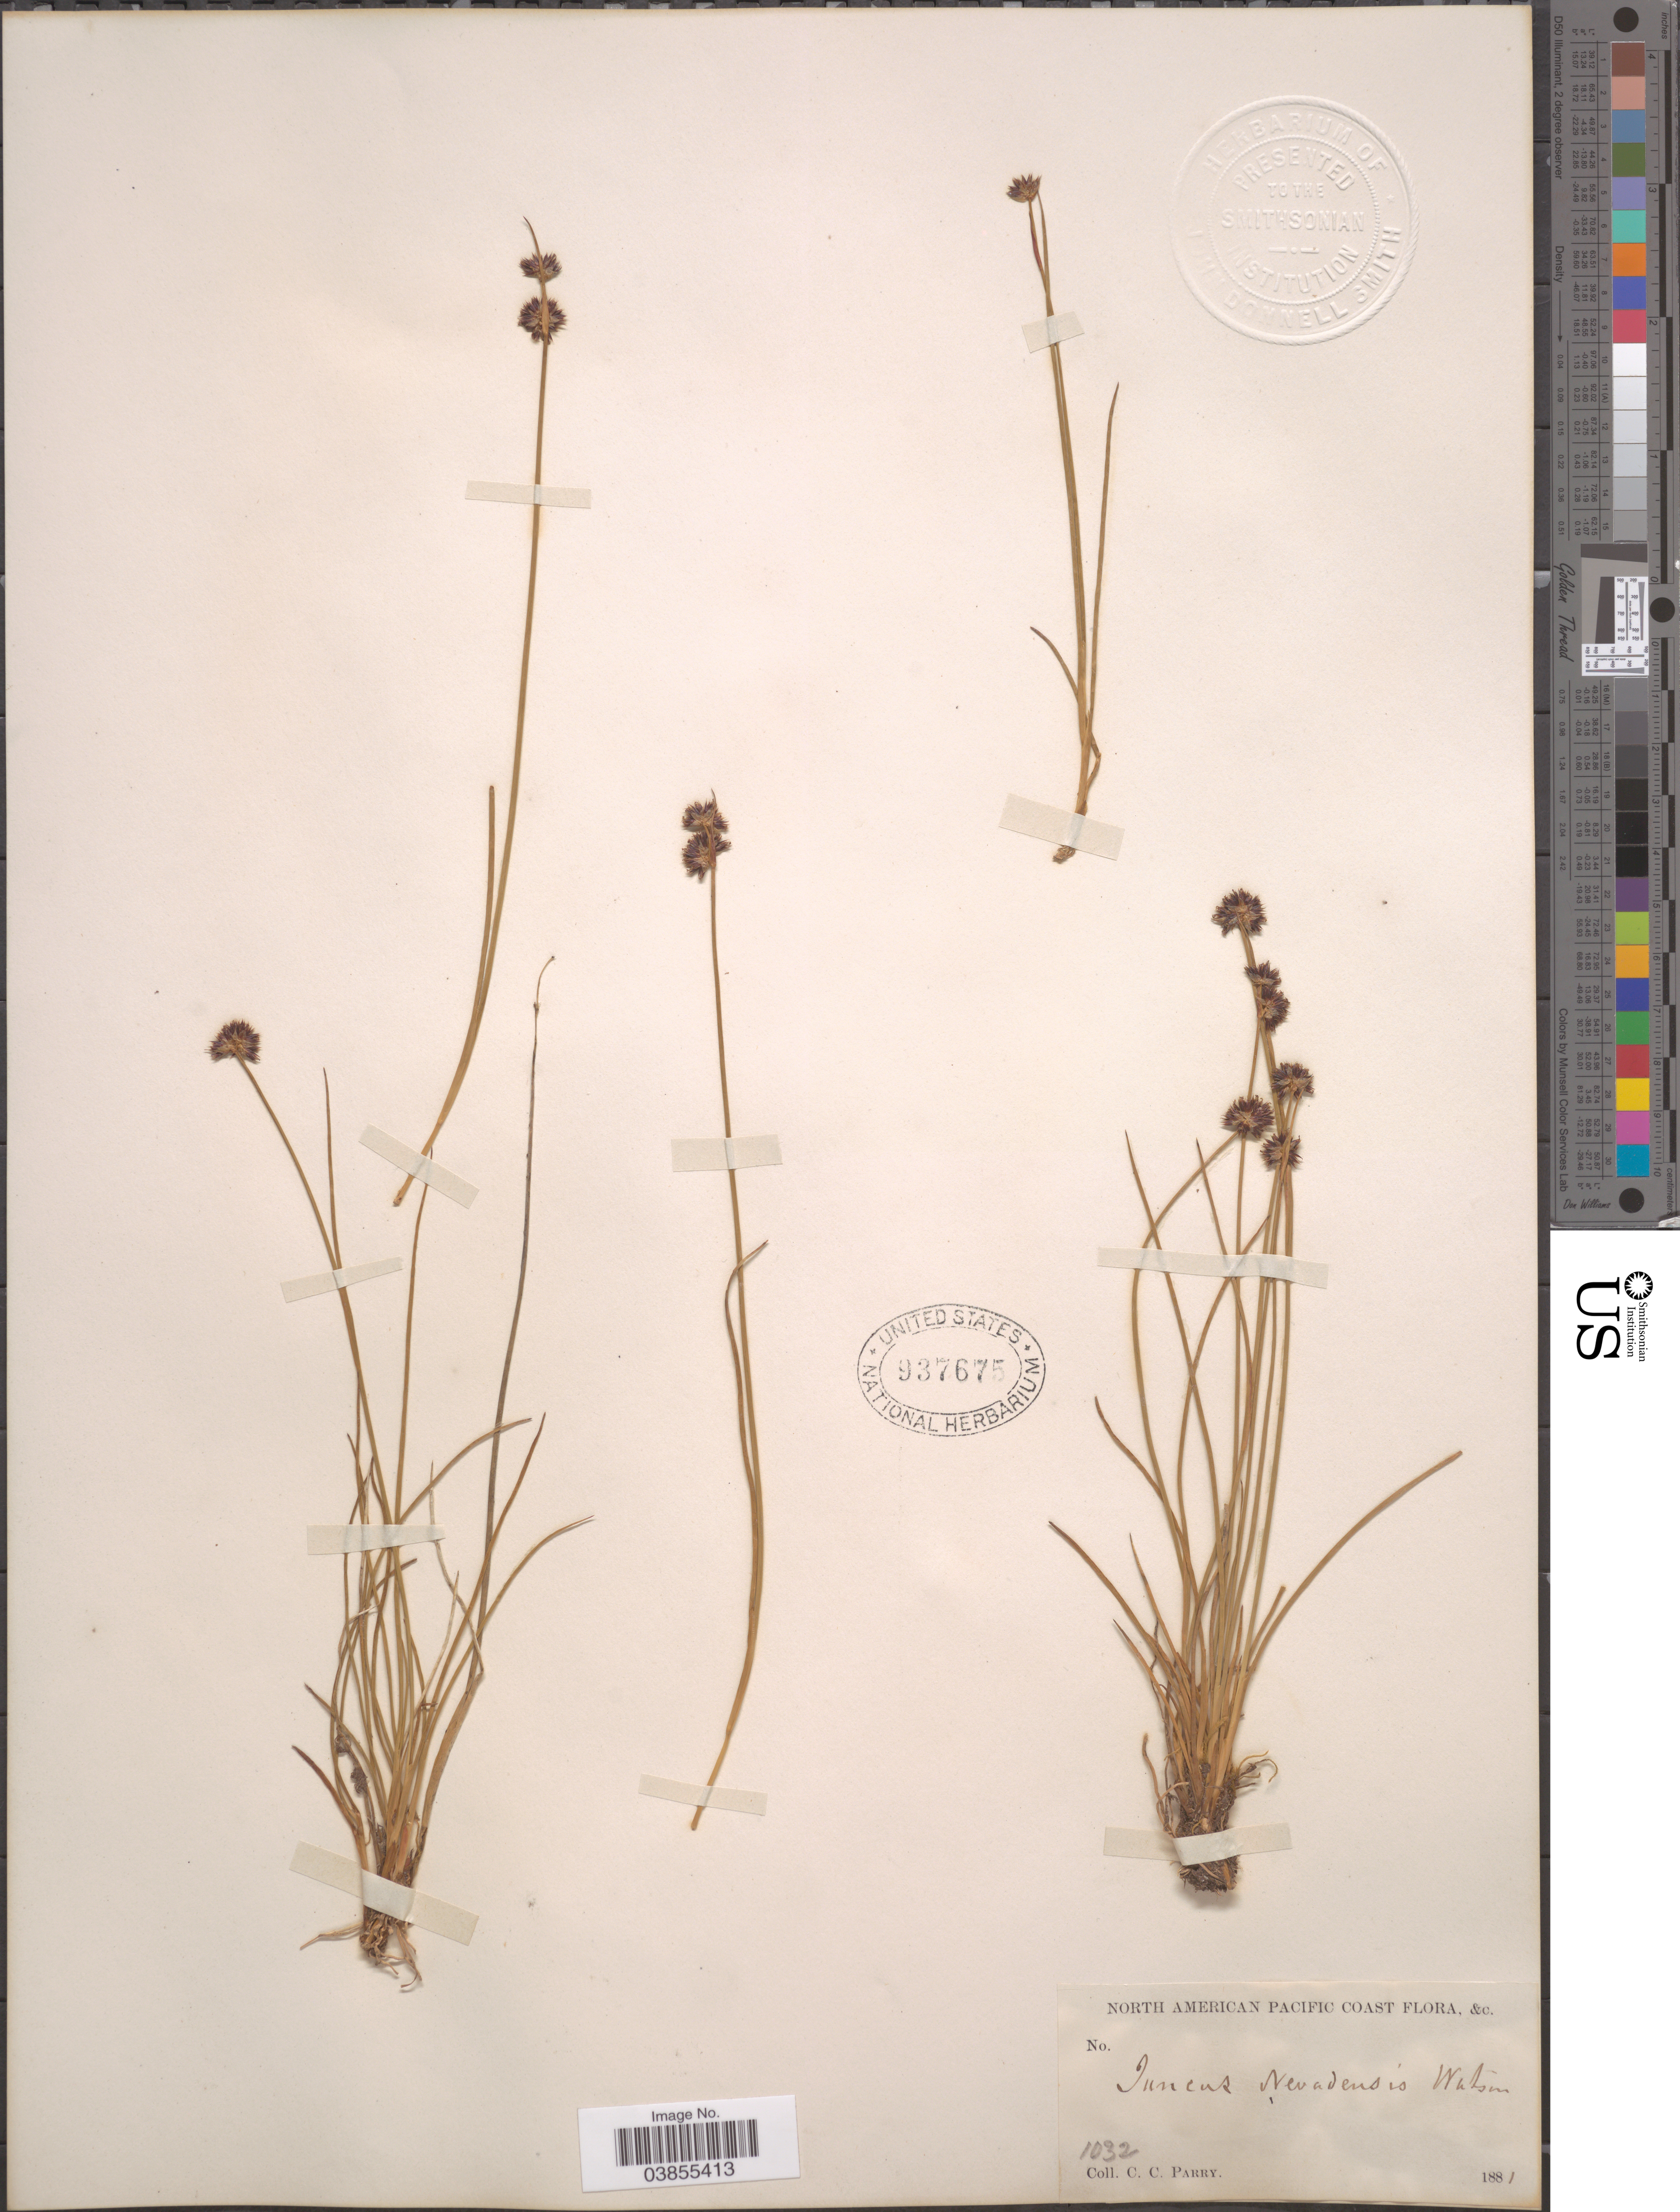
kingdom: Plantae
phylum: Tracheophyta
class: Liliopsida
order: Poales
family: Juncaceae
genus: Juncus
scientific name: Juncus nevadensis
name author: S. Watson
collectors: C. C. Parry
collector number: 1032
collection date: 1881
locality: North American Pacific Coast.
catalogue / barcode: US 937675